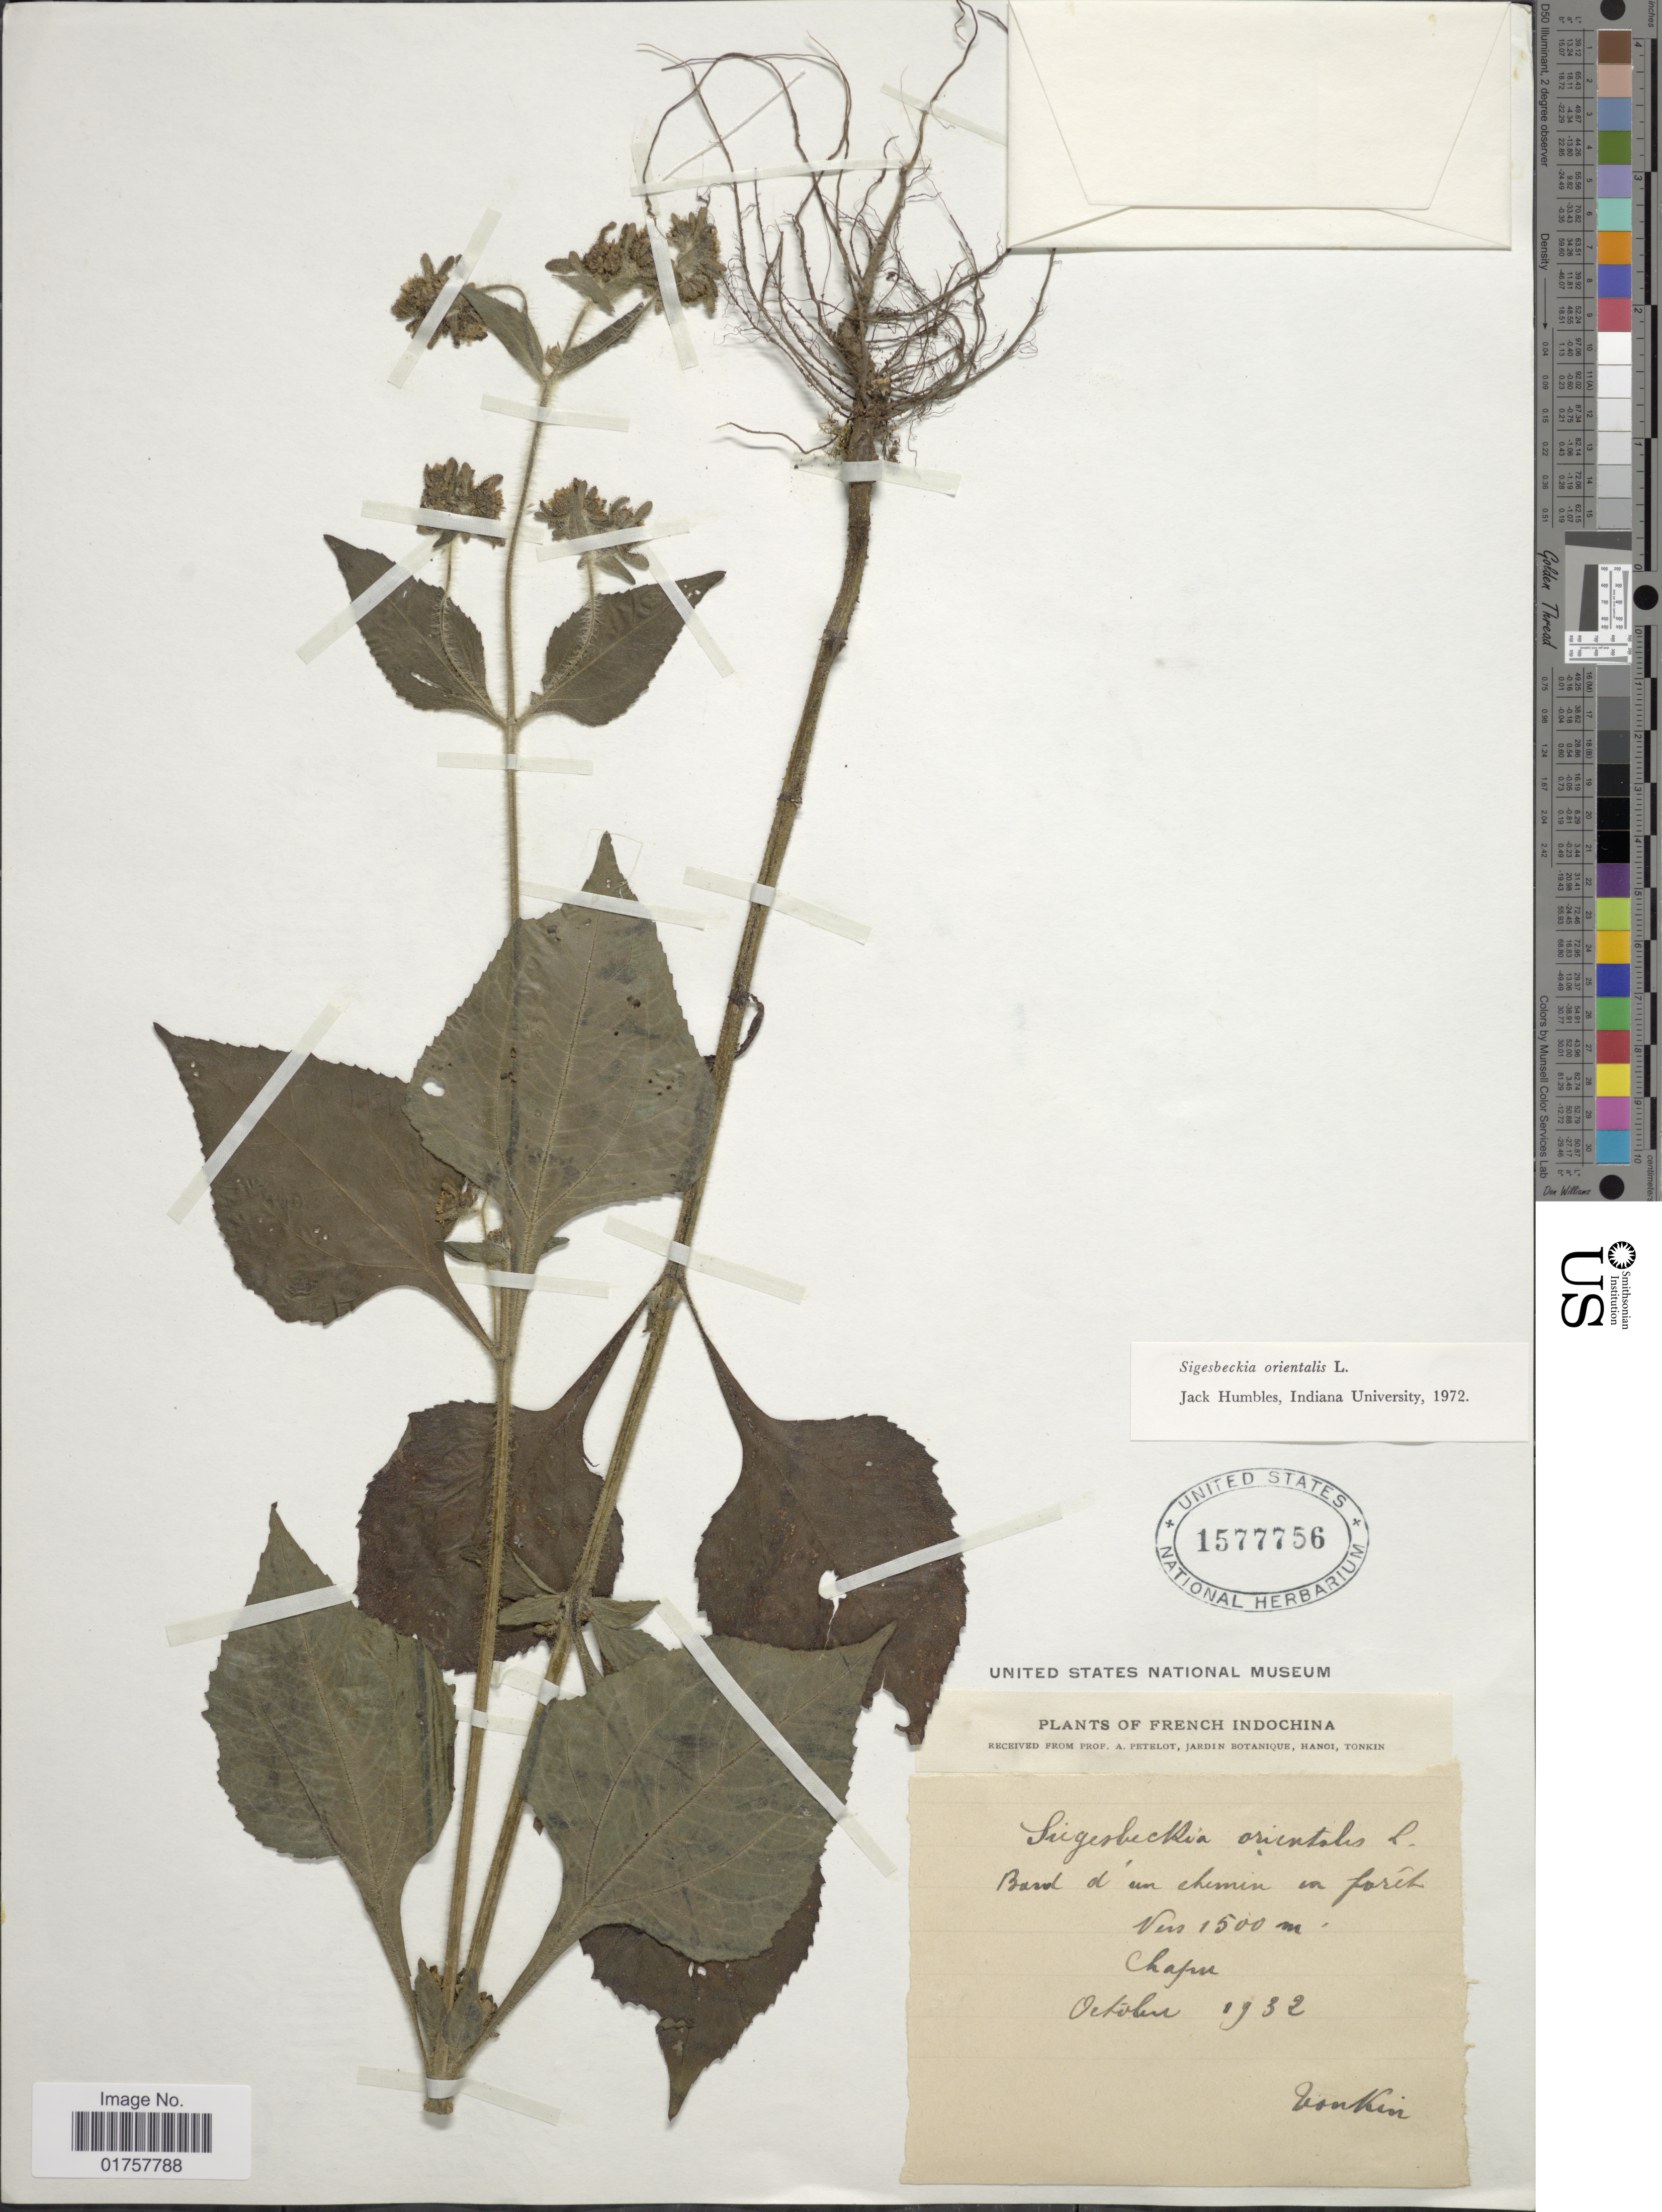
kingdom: Plantae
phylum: Tracheophyta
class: Magnoliopsida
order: Asterales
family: Asteraceae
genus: Sigesbeckia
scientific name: Sigesbeckia orientalis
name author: L.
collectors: A. Petelot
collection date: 1932-10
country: Vietnam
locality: Tonkin. French Indochina, Bord d'un chemin in forêt, Chapu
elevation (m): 1500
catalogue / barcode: US 1577756